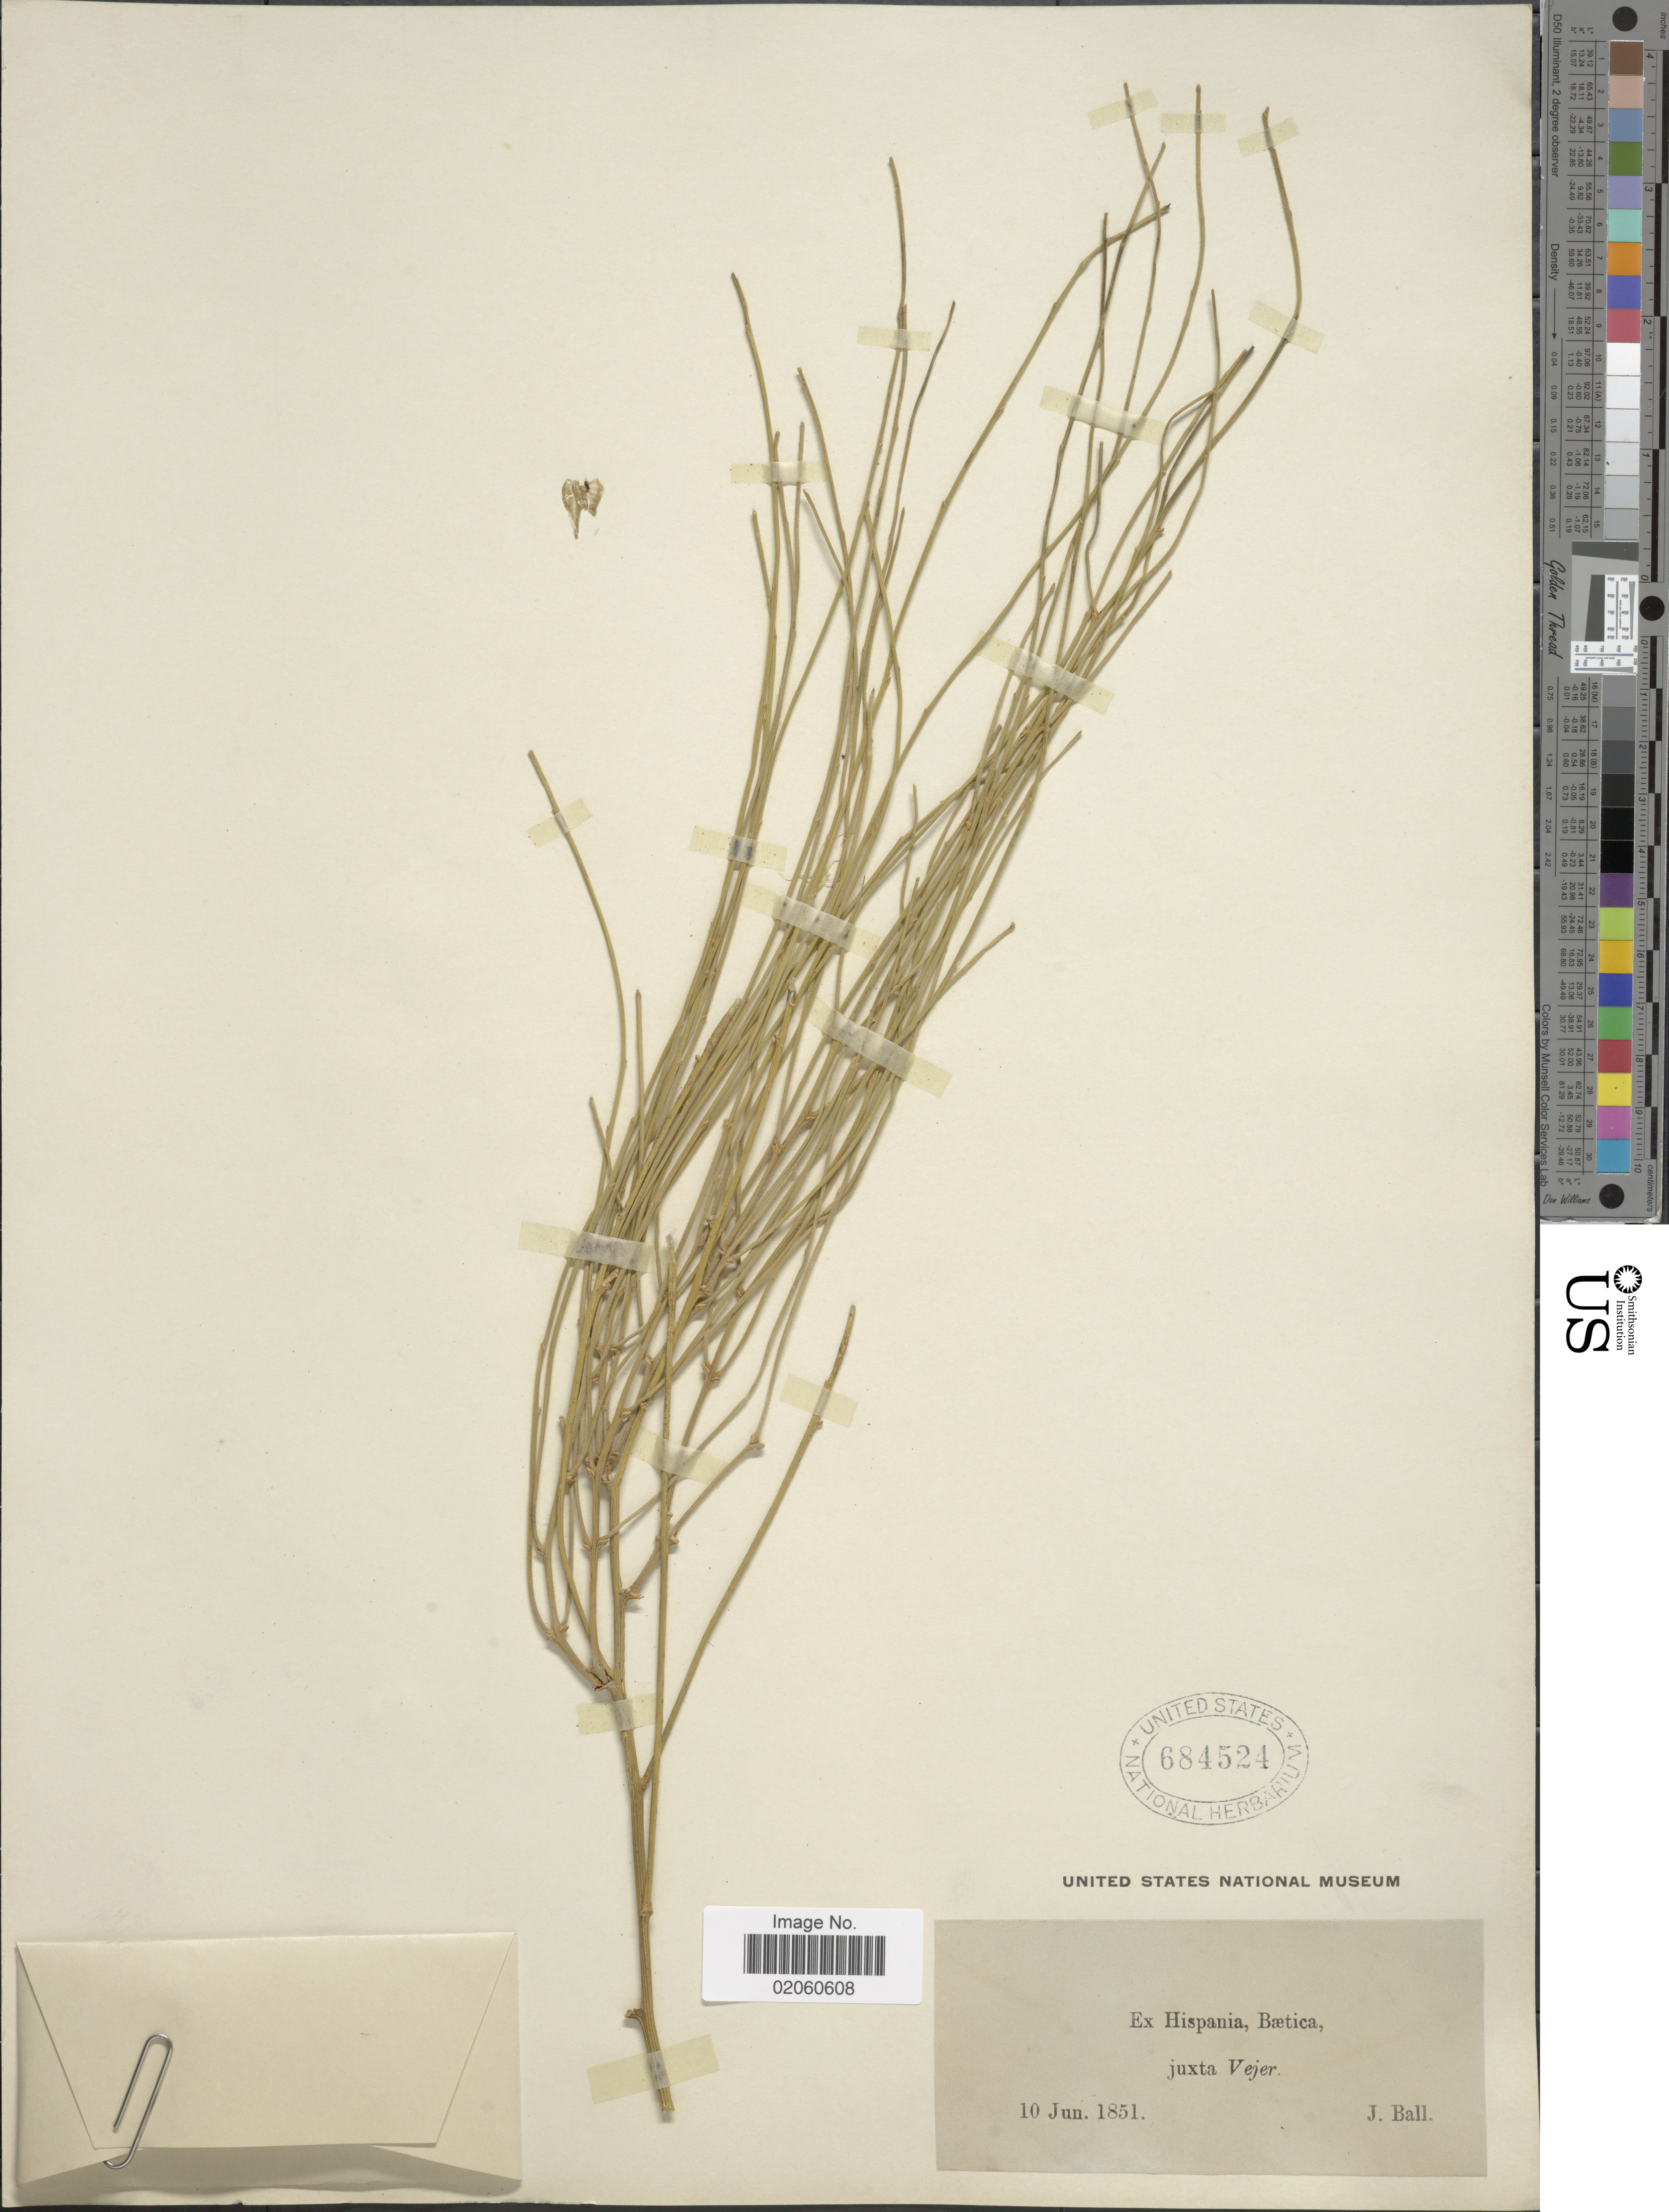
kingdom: Plantae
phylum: Tracheophyta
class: Gnetopsida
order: Ephedrales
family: Ephedraceae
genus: Ephedra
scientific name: Ephedra sp.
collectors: J. Ball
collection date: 1851-06-10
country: Spain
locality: Ex Hispania, Baetica, juxta Vejer.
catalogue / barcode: US 684524